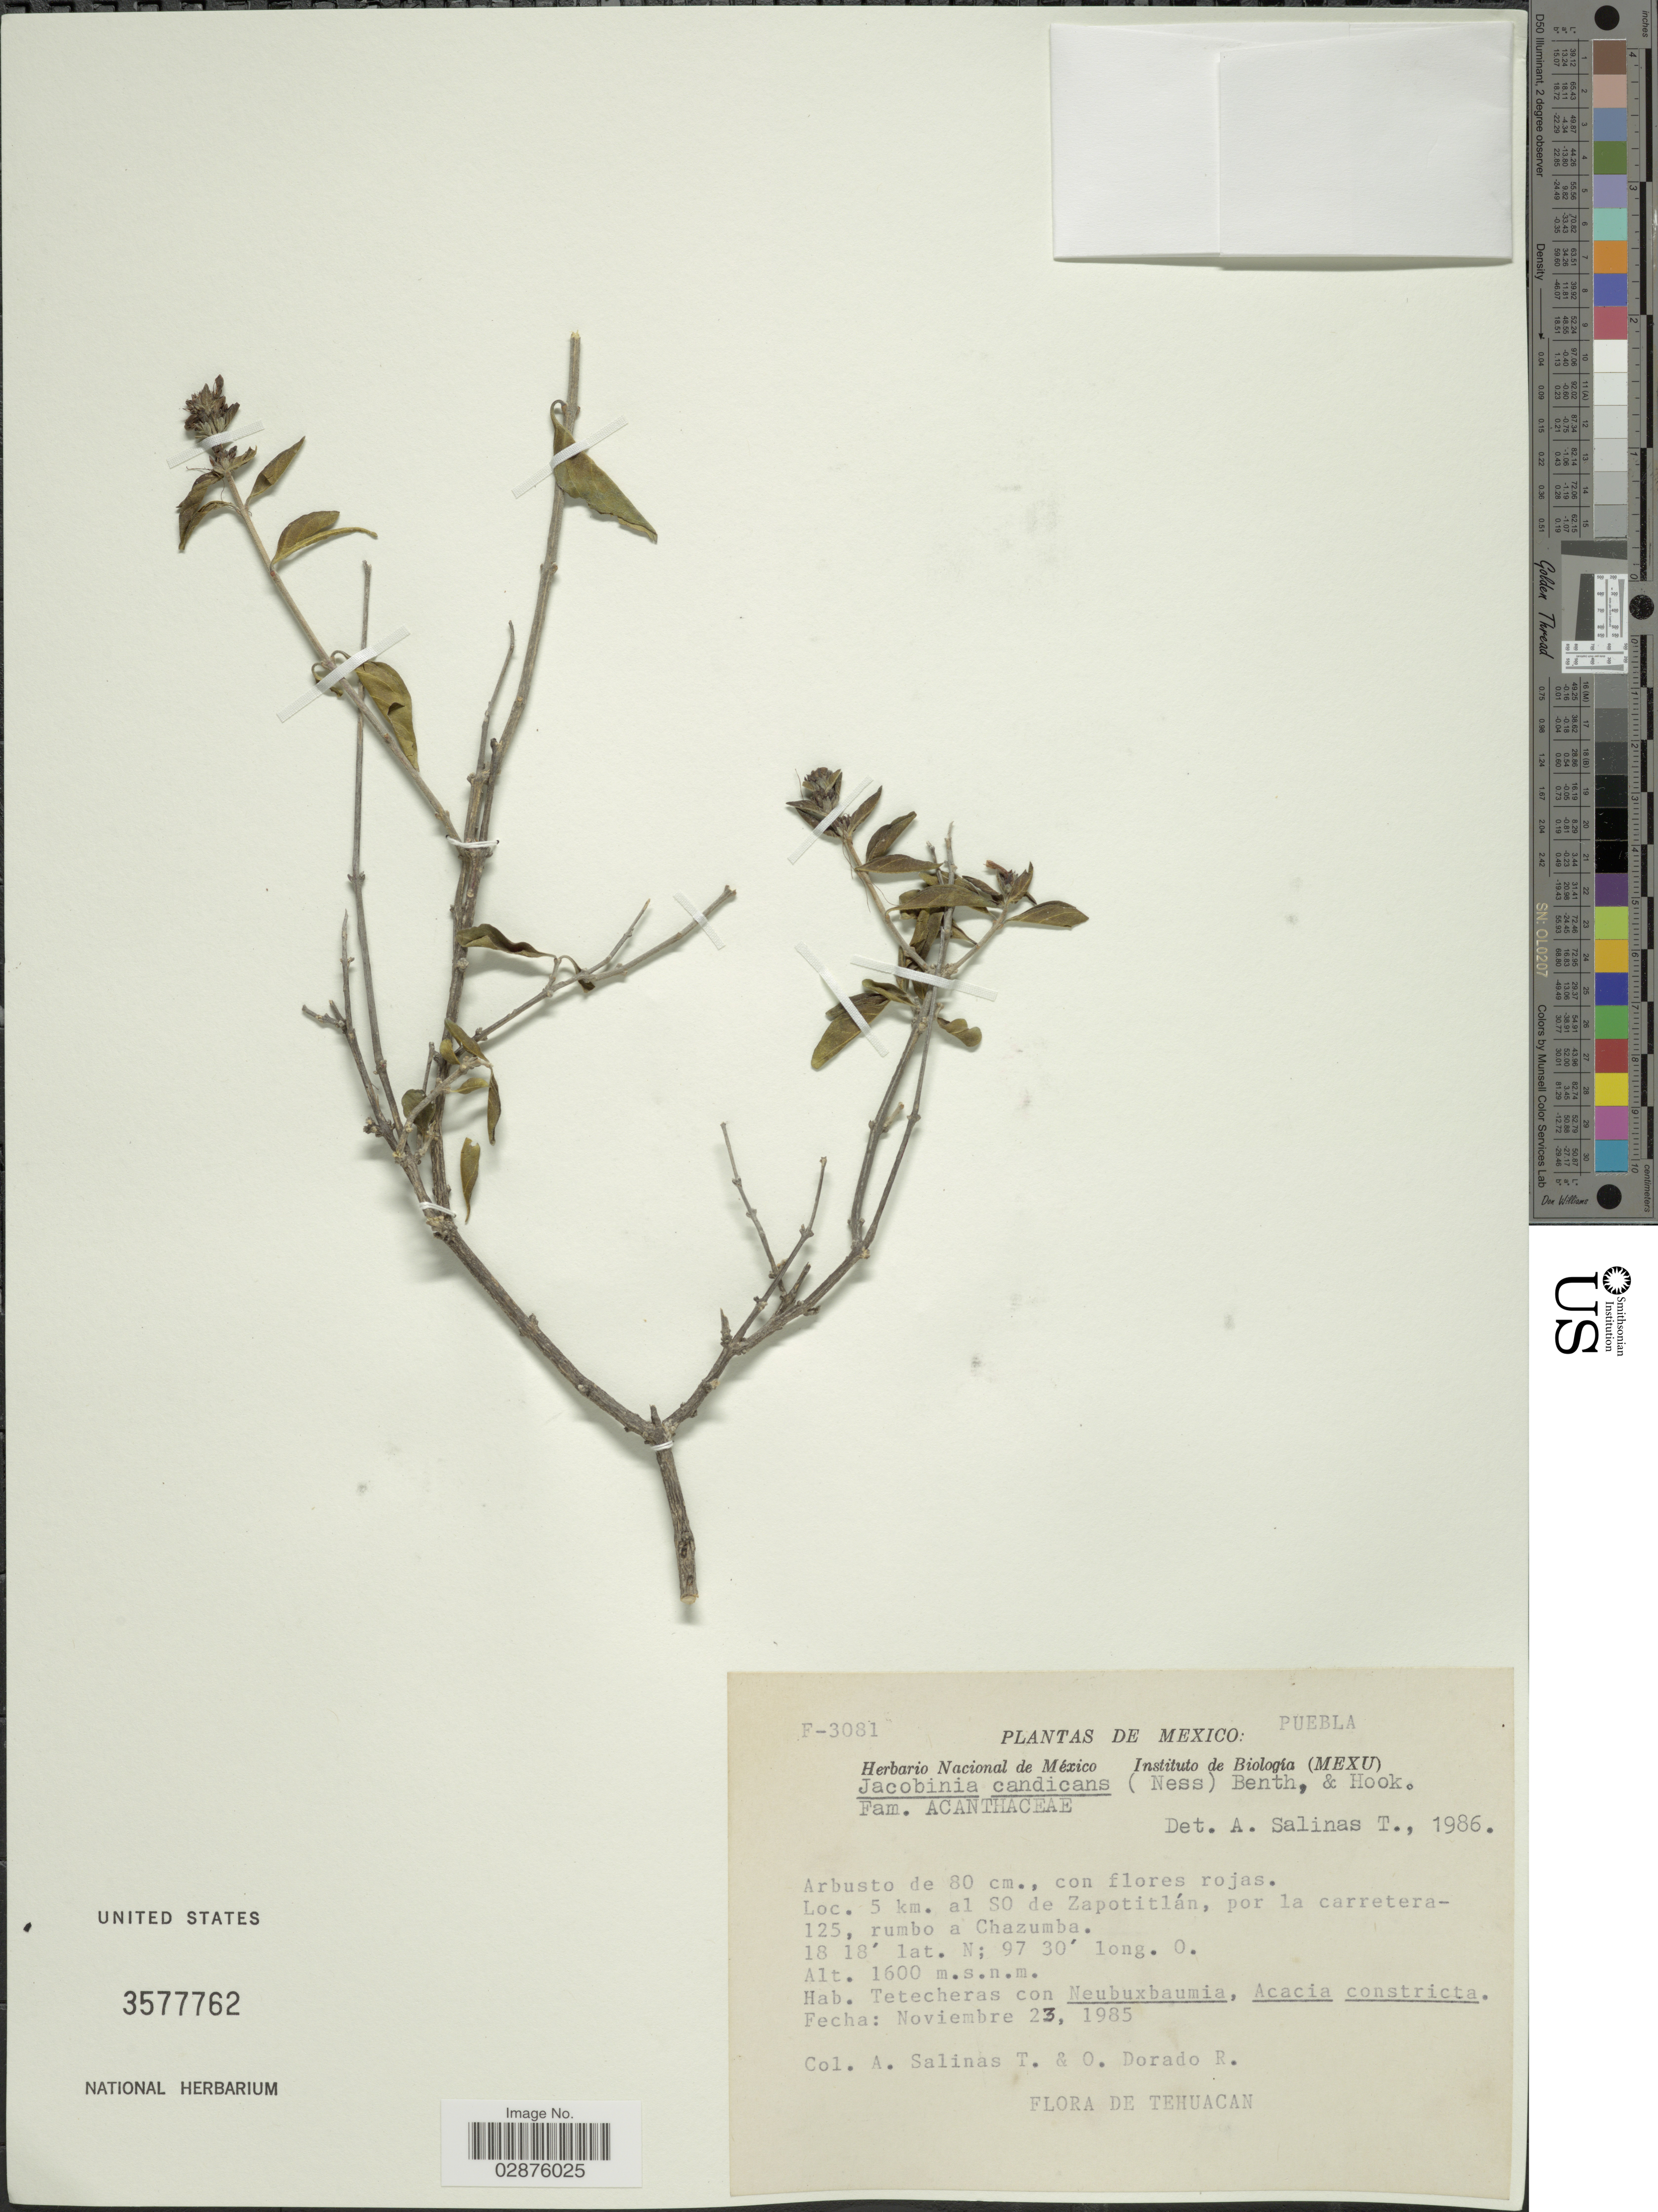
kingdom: Plantae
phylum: Tracheophyta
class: Magnoliopsida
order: Lamiales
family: Acanthaceae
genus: Justicia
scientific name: Justicia candicans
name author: (Nees) L.D. Benson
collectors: A. Salinas T. & O. R. Dorado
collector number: F-3081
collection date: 1985-11-23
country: Mexico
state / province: Puebla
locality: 5 km. al SO de Zapotitlán, por la carretera 125, rumbo a Chazumba.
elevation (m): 1600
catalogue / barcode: US 3577762